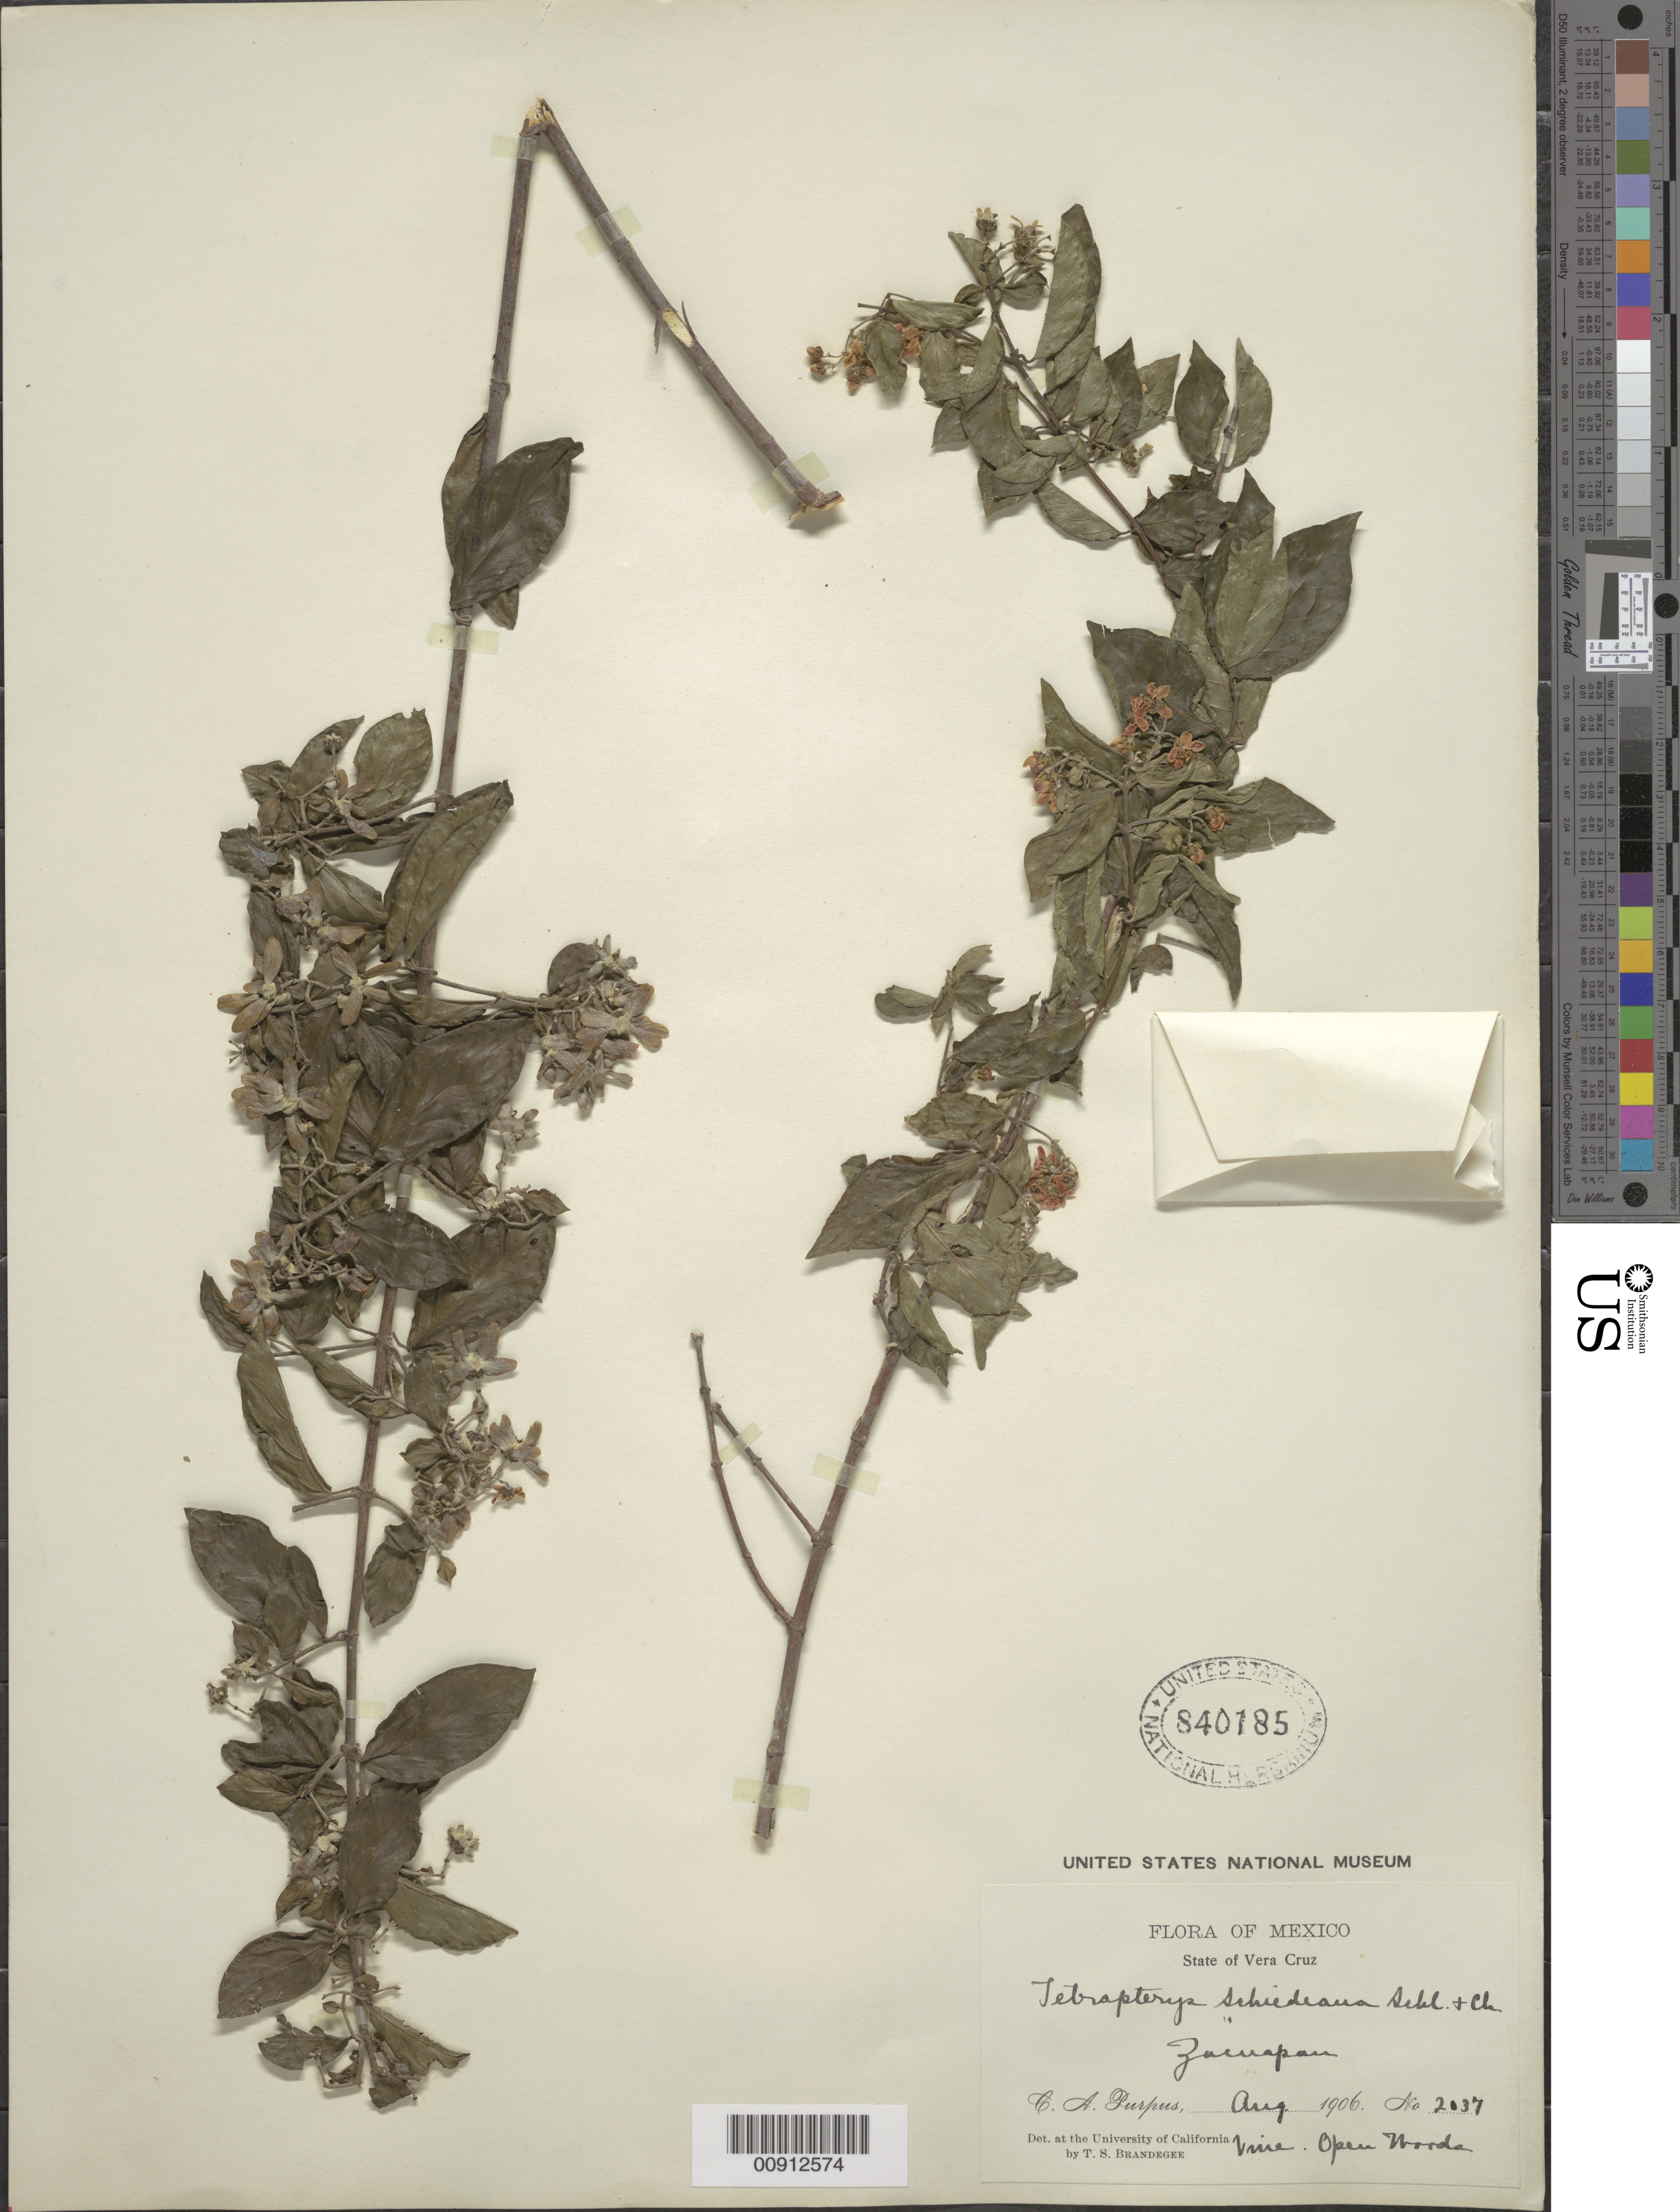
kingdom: Plantae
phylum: Tracheophyta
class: Magnoliopsida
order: Malpighiales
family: Malpighiaceae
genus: Tetrapterys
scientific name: Tetrapterys schiedeana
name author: Schltdl. & Cham.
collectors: C. A. Purpus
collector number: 2037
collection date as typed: Aug 1906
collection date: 1906-08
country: Mexico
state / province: Veracruz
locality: Zacuapan, Veracruz.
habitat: Open woods.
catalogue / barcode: US 840185